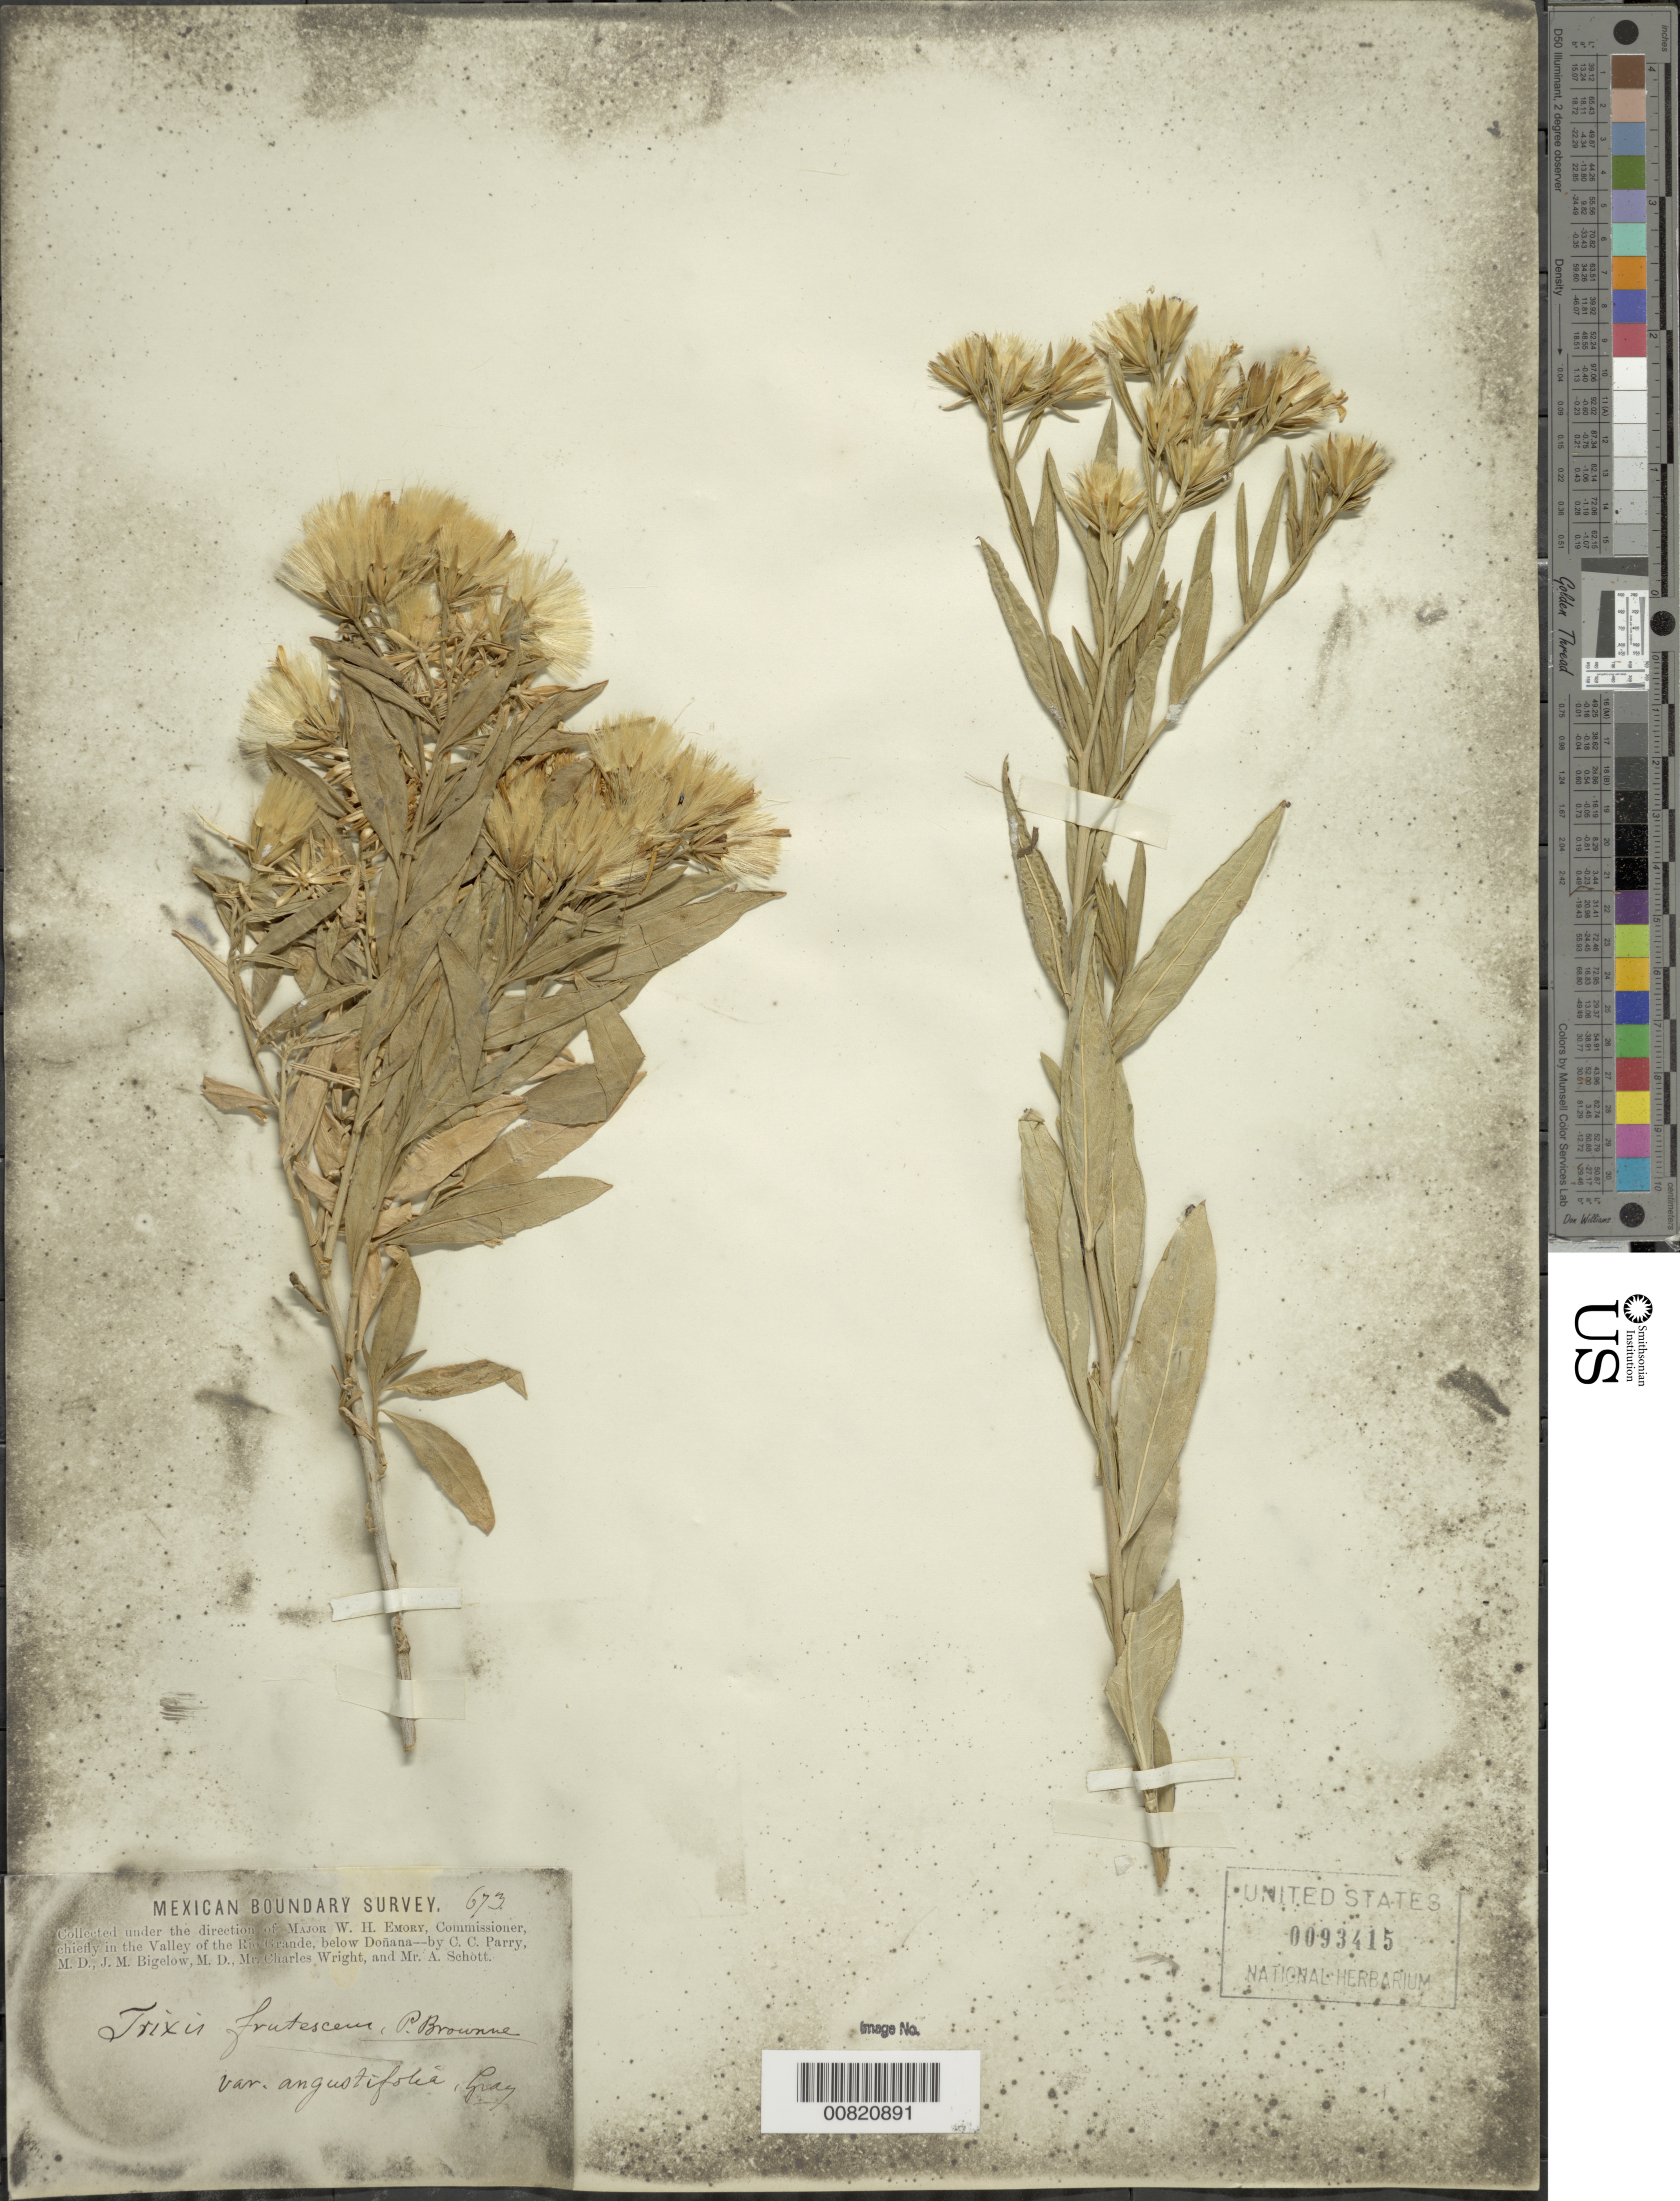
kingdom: Plantae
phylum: Tracheophyta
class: Magnoliopsida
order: Asterales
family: Asteraceae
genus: Trixis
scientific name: Trixis californica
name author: Kellogg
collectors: C. C. Parry, J. M. Bigelow, C. Wright & A. Schott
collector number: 673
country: Mexico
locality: Valley of the Rio Grande, below Donana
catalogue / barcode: US 93415